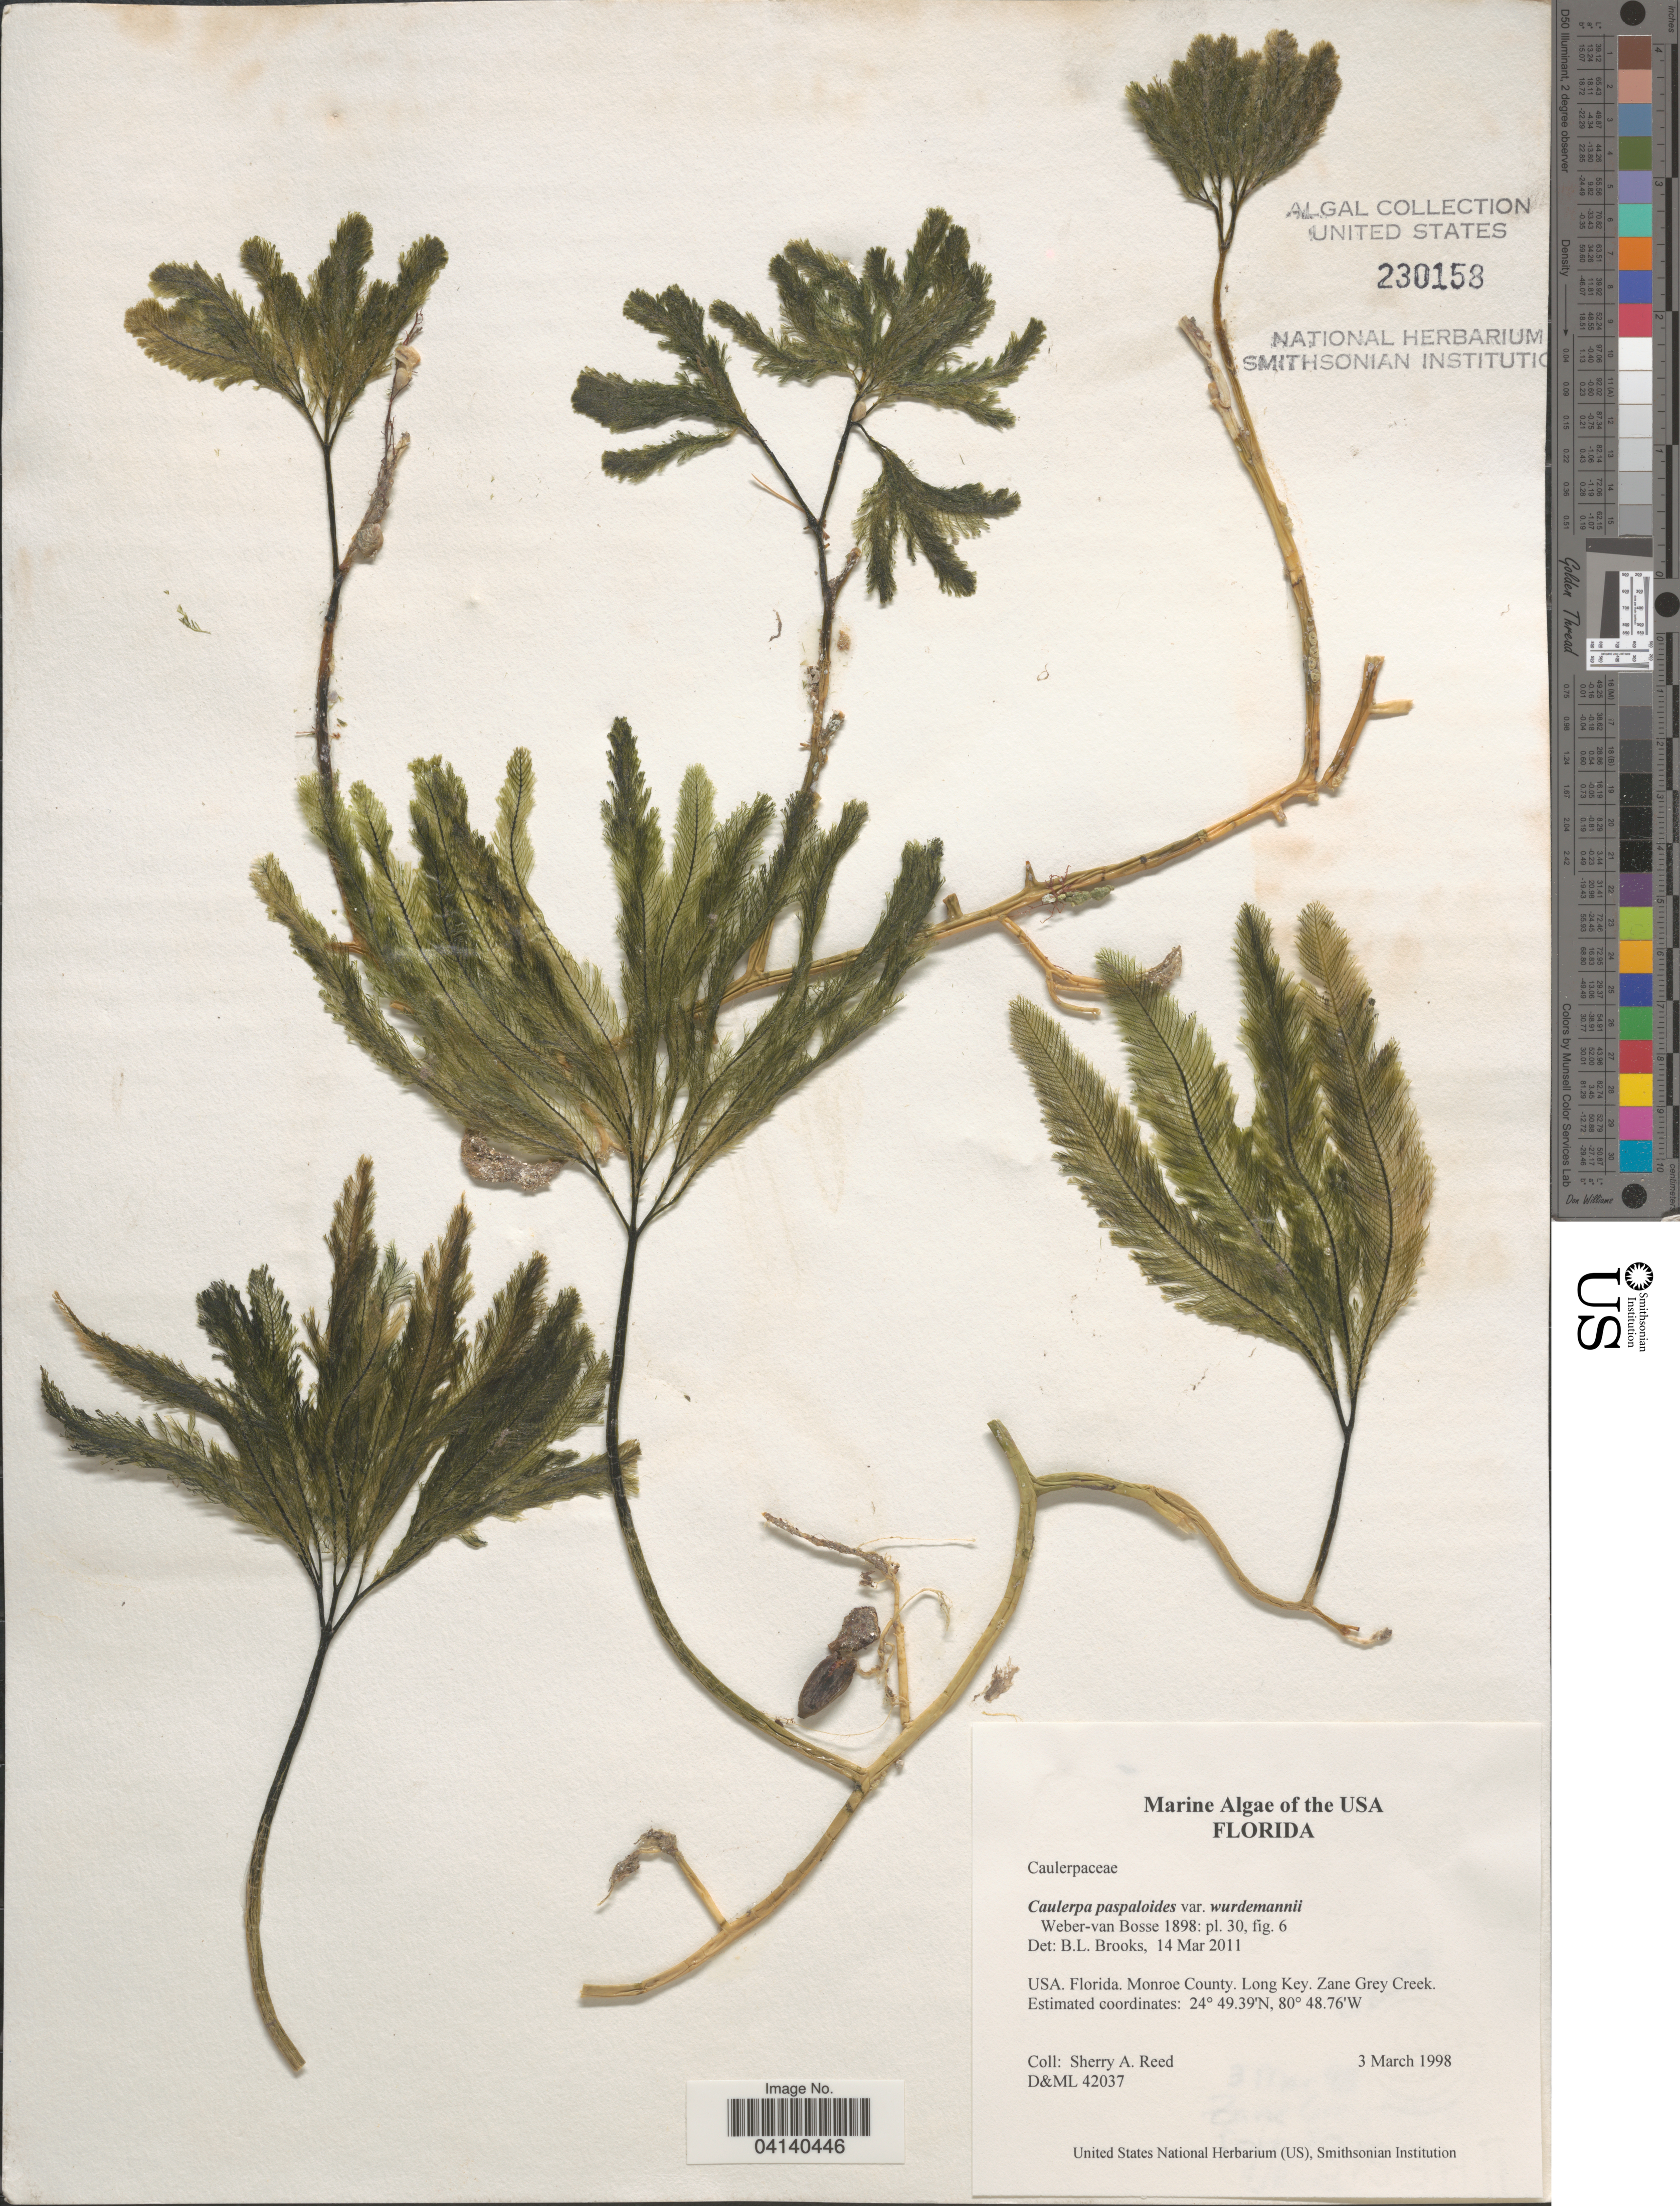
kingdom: Plantae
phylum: Chlorophyta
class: Ulvophyceae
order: Bryopsidales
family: Caulerpaceae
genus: Caulerpa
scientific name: Caulerpa paspaloides var. wurdemannii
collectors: S. Reed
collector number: D&ML42037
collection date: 1998-03-03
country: United States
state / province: Florida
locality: Monroe County. Long Key. Zane Grey Creek.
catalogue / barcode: US 230158